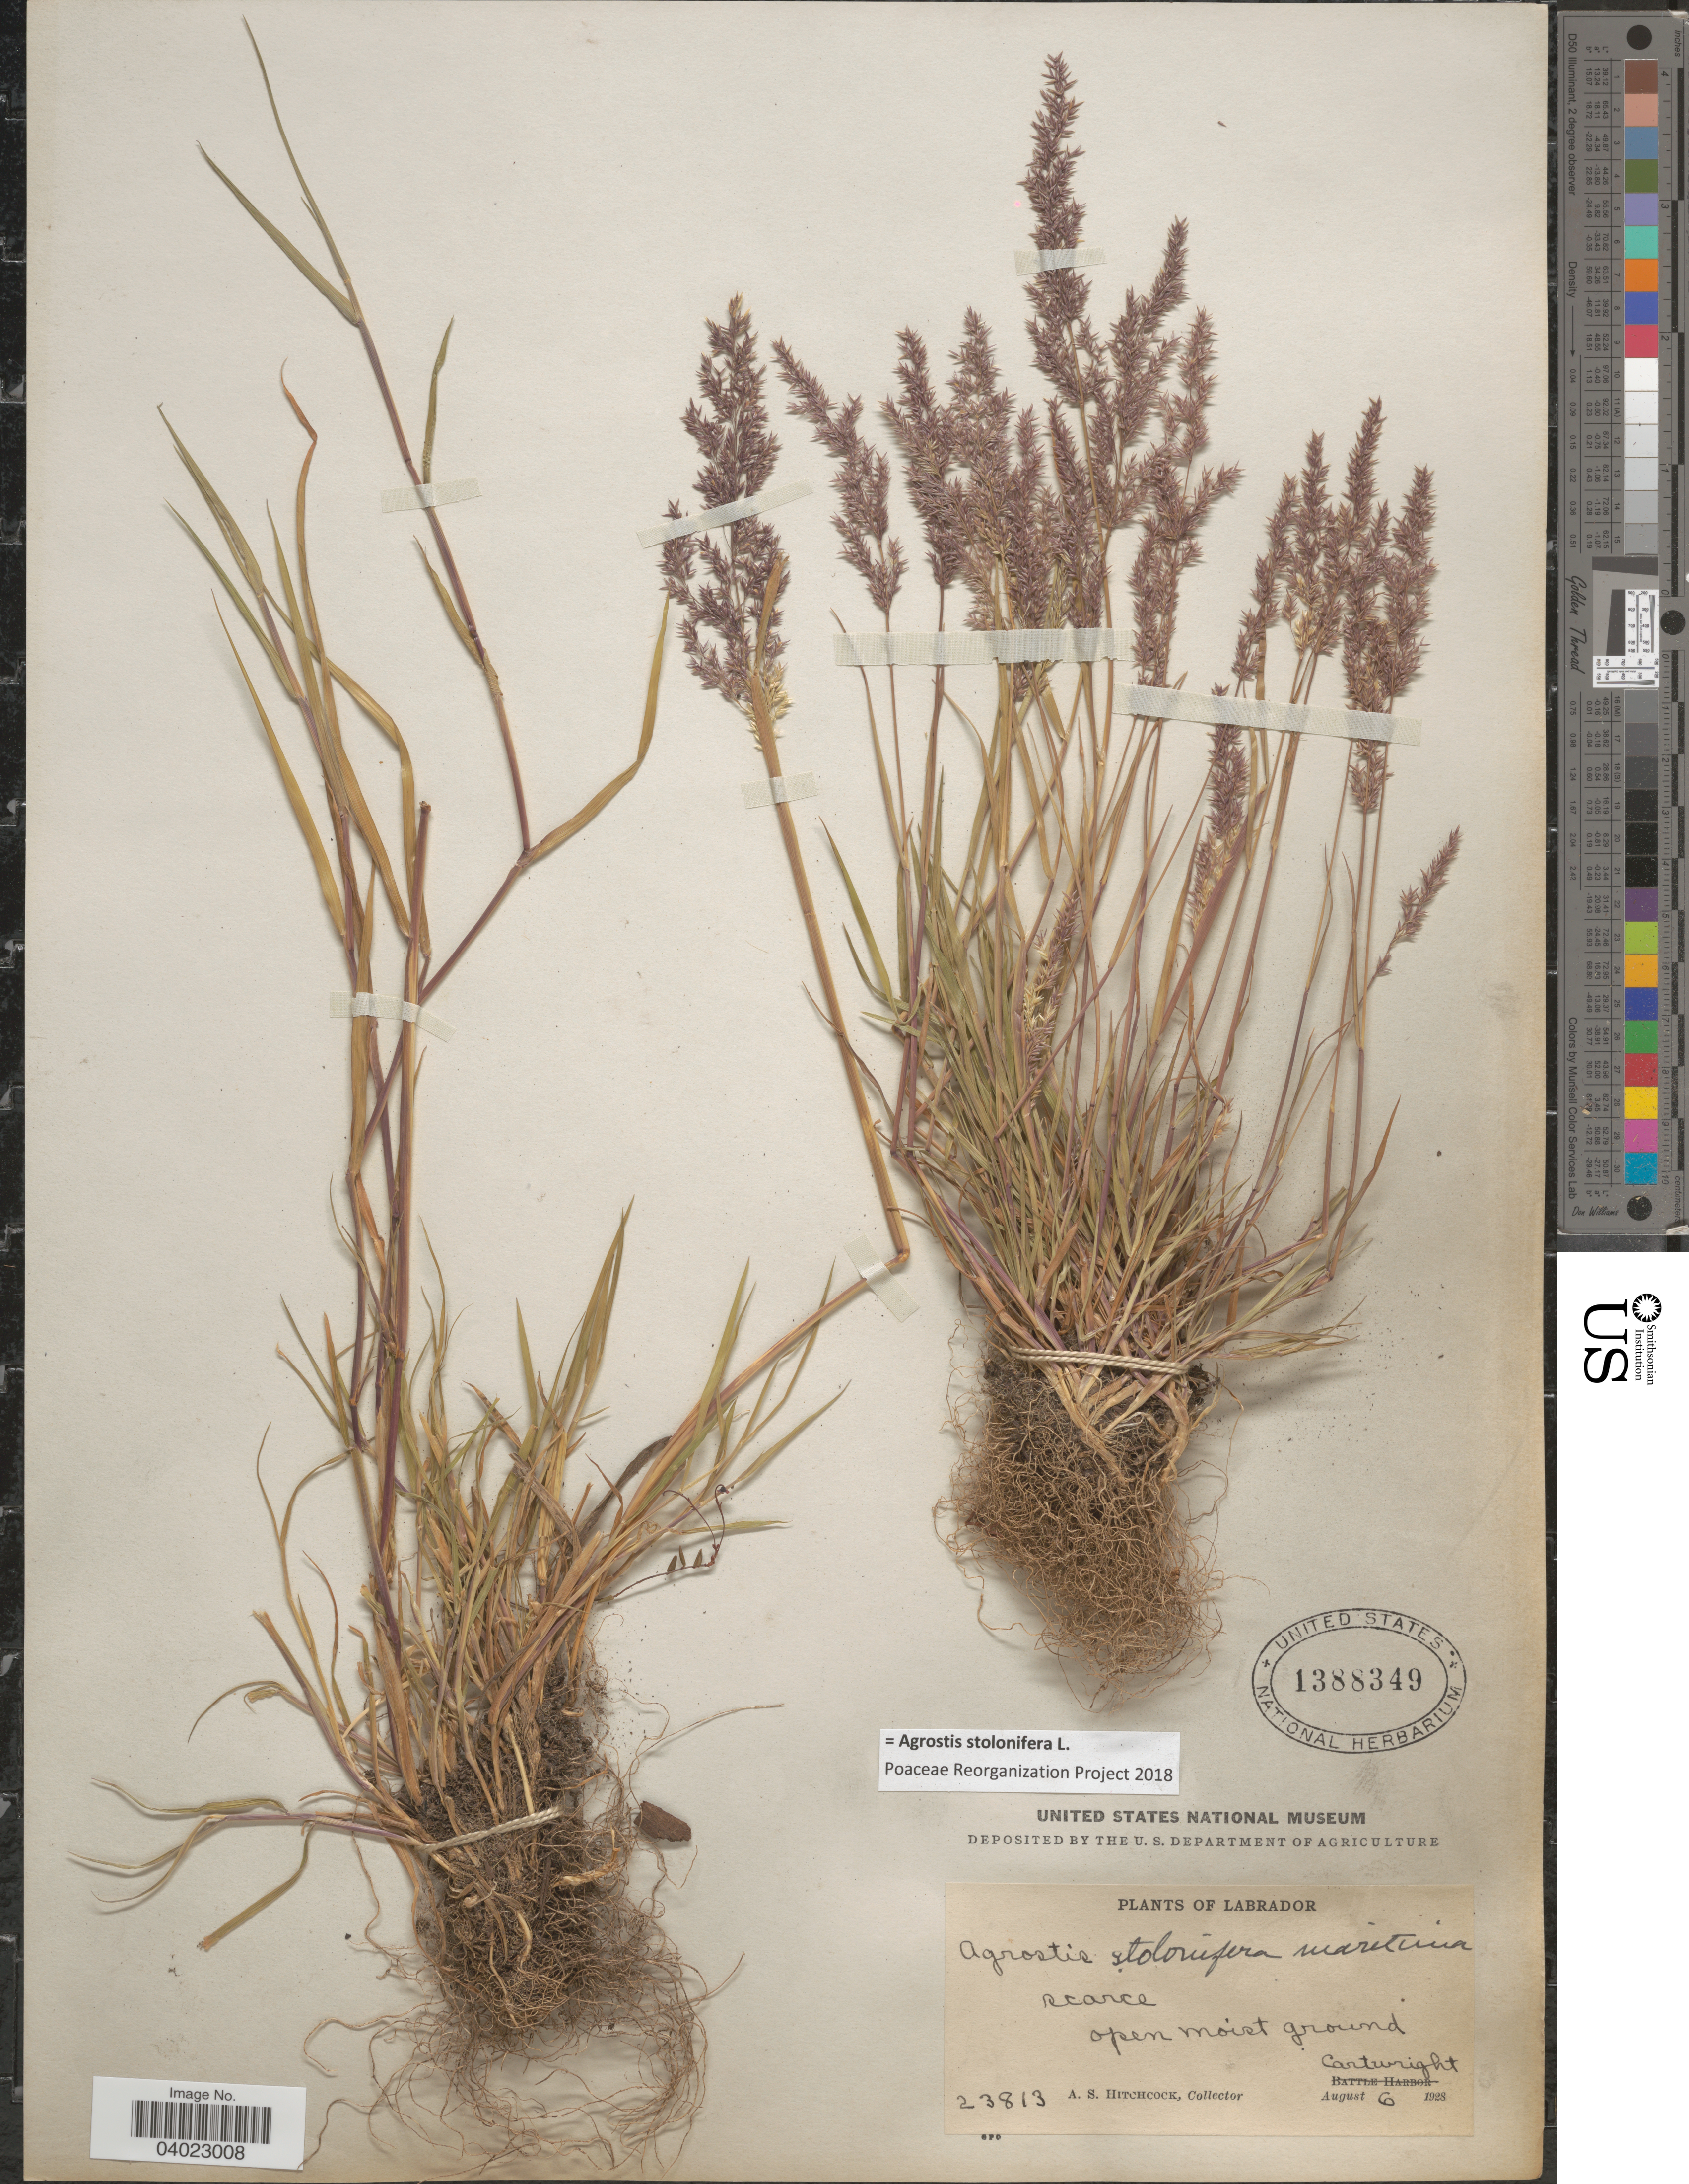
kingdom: Plantae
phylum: Tracheophyta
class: Liliopsida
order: Poales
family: Poaceae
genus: Agrostis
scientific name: Agrostis stolonifera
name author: L.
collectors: A. S. Hitchcock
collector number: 23813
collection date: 1928-08-06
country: Canada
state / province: Newfoundland and Labrador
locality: Labrador. Open moist ground. Cartwright.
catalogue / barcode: US 1388349